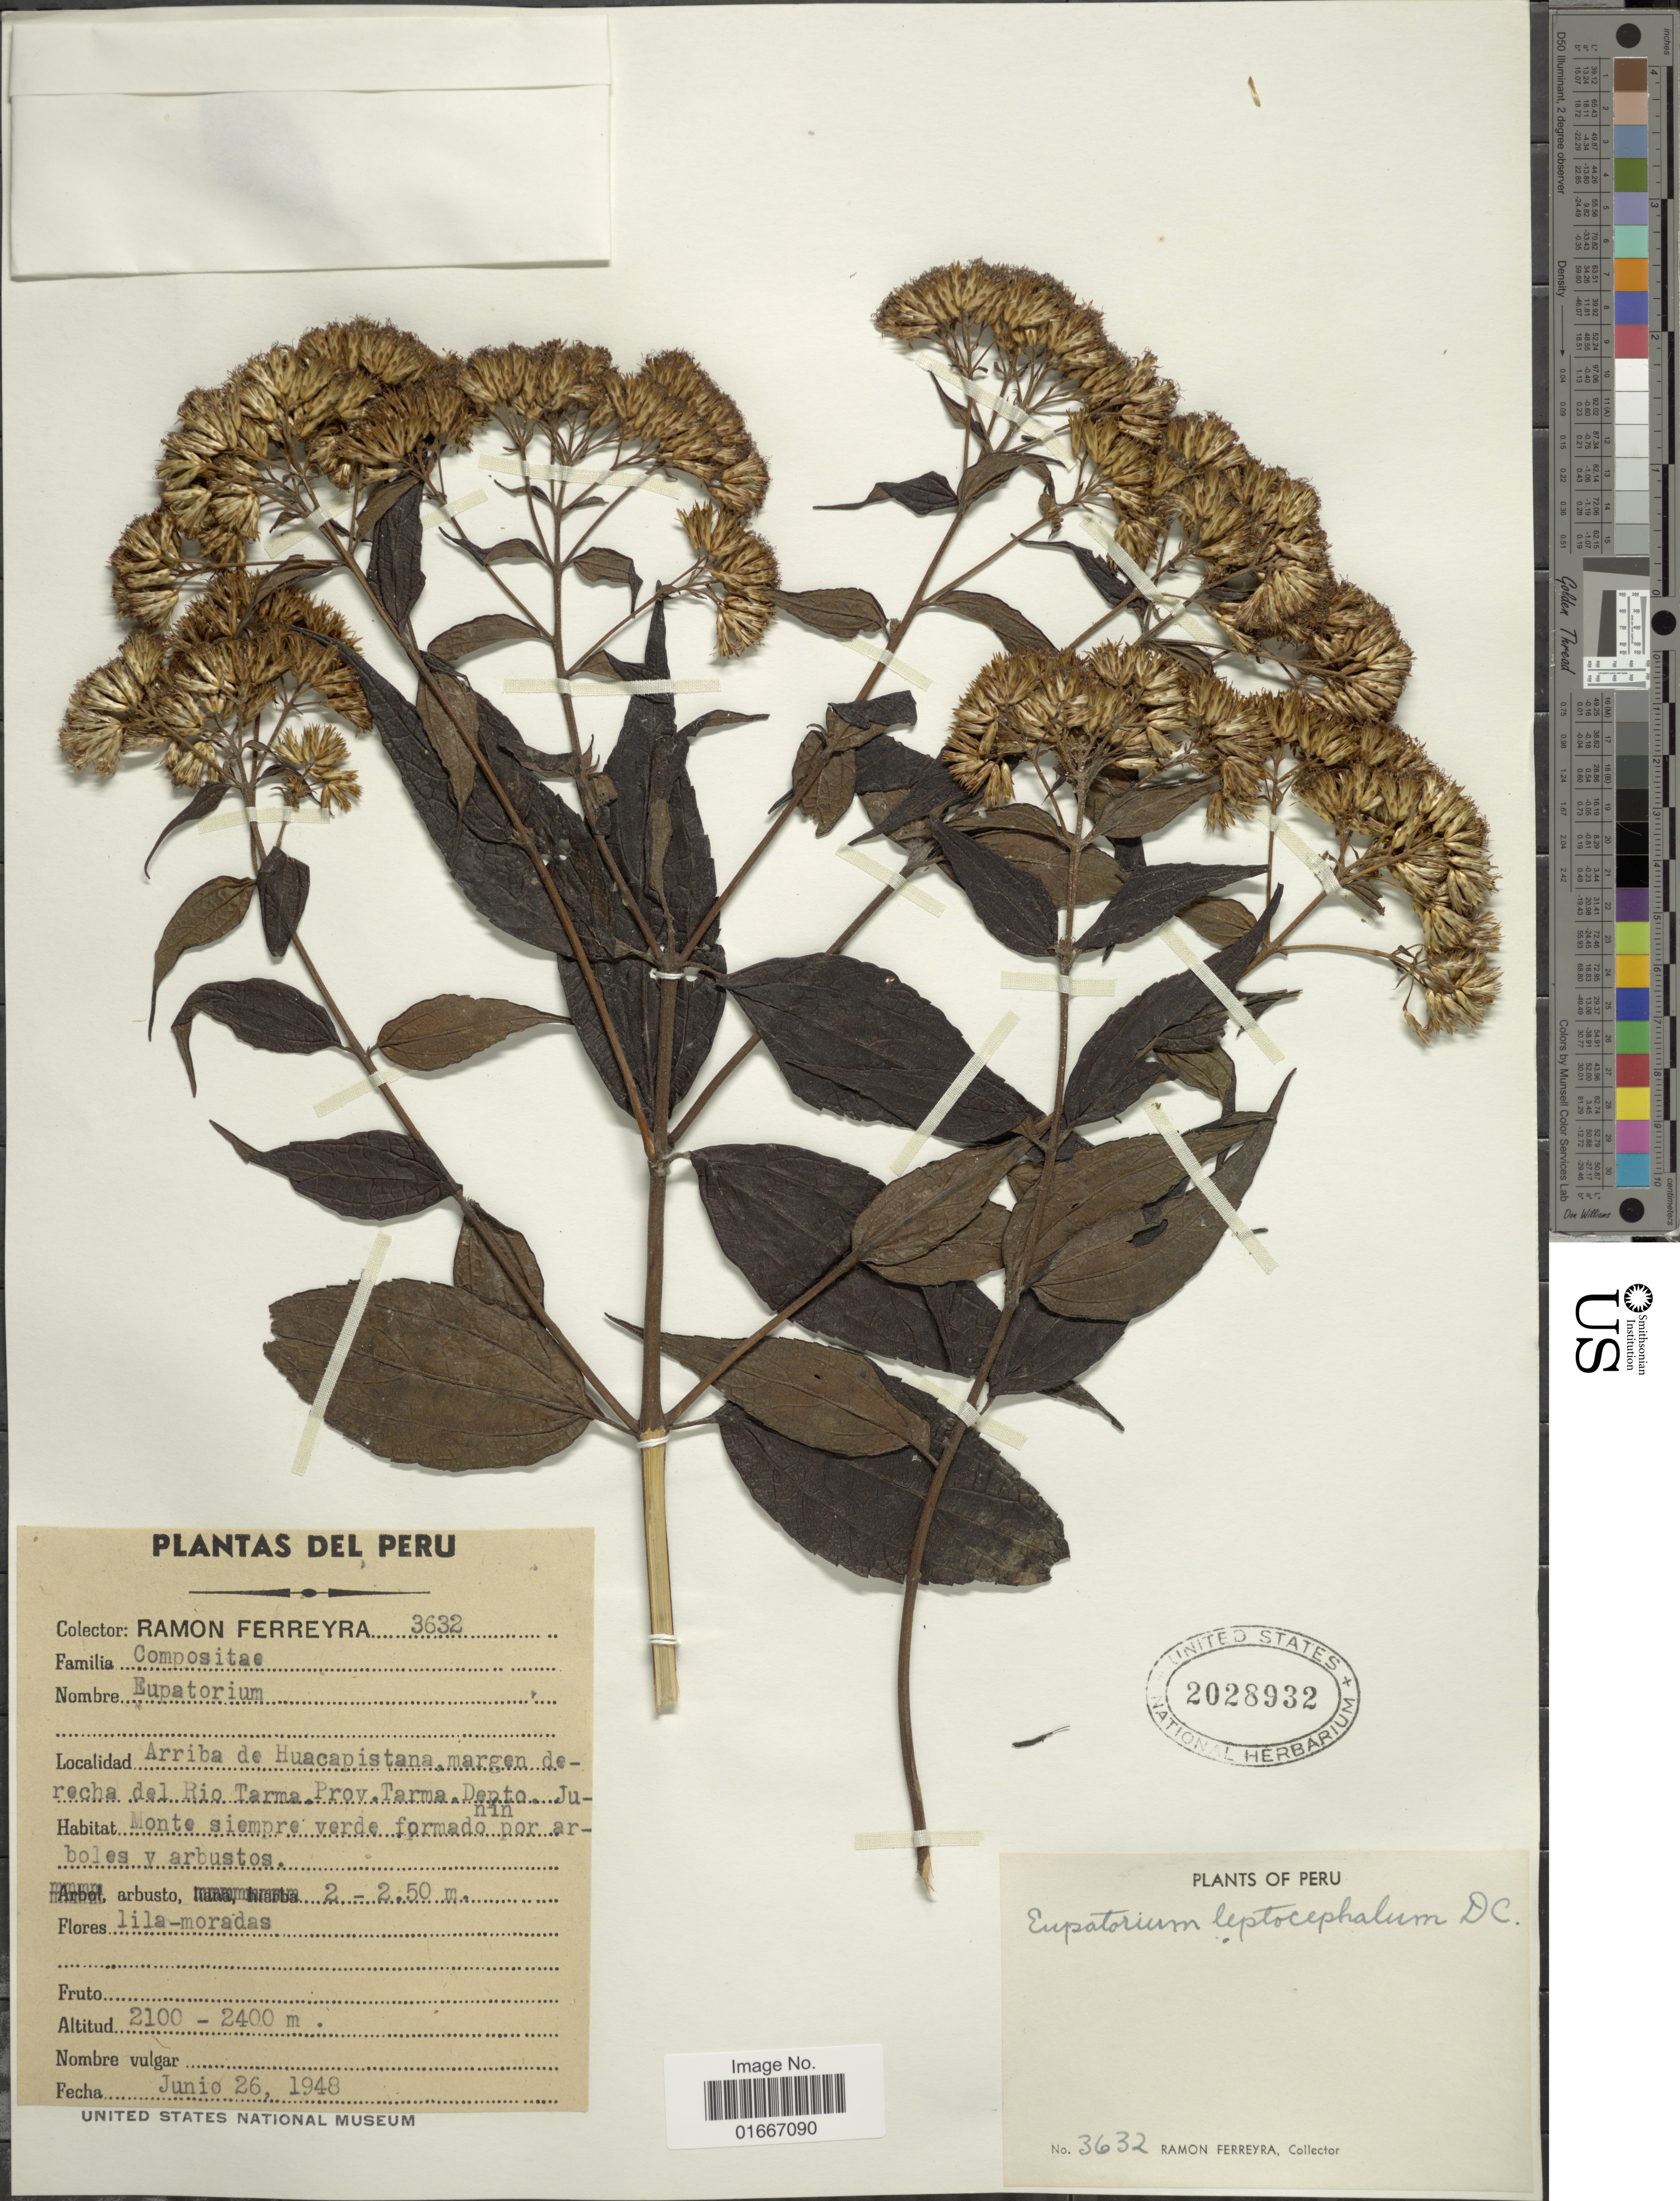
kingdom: Plantae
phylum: Tracheophyta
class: Magnoliopsida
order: Asterales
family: Asteraceae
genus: Chromolaena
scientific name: Chromolaena leptocephala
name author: (DC.) R.M. King & H. Rob.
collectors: R. A. Ferreyra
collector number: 3632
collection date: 1948-06-26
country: Peru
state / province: Junín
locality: Peru. Arriba de Huacapistana, margen derecha del Rio Tarma. Prov. Tarma. Depto. Junin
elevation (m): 2100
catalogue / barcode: US 2028932